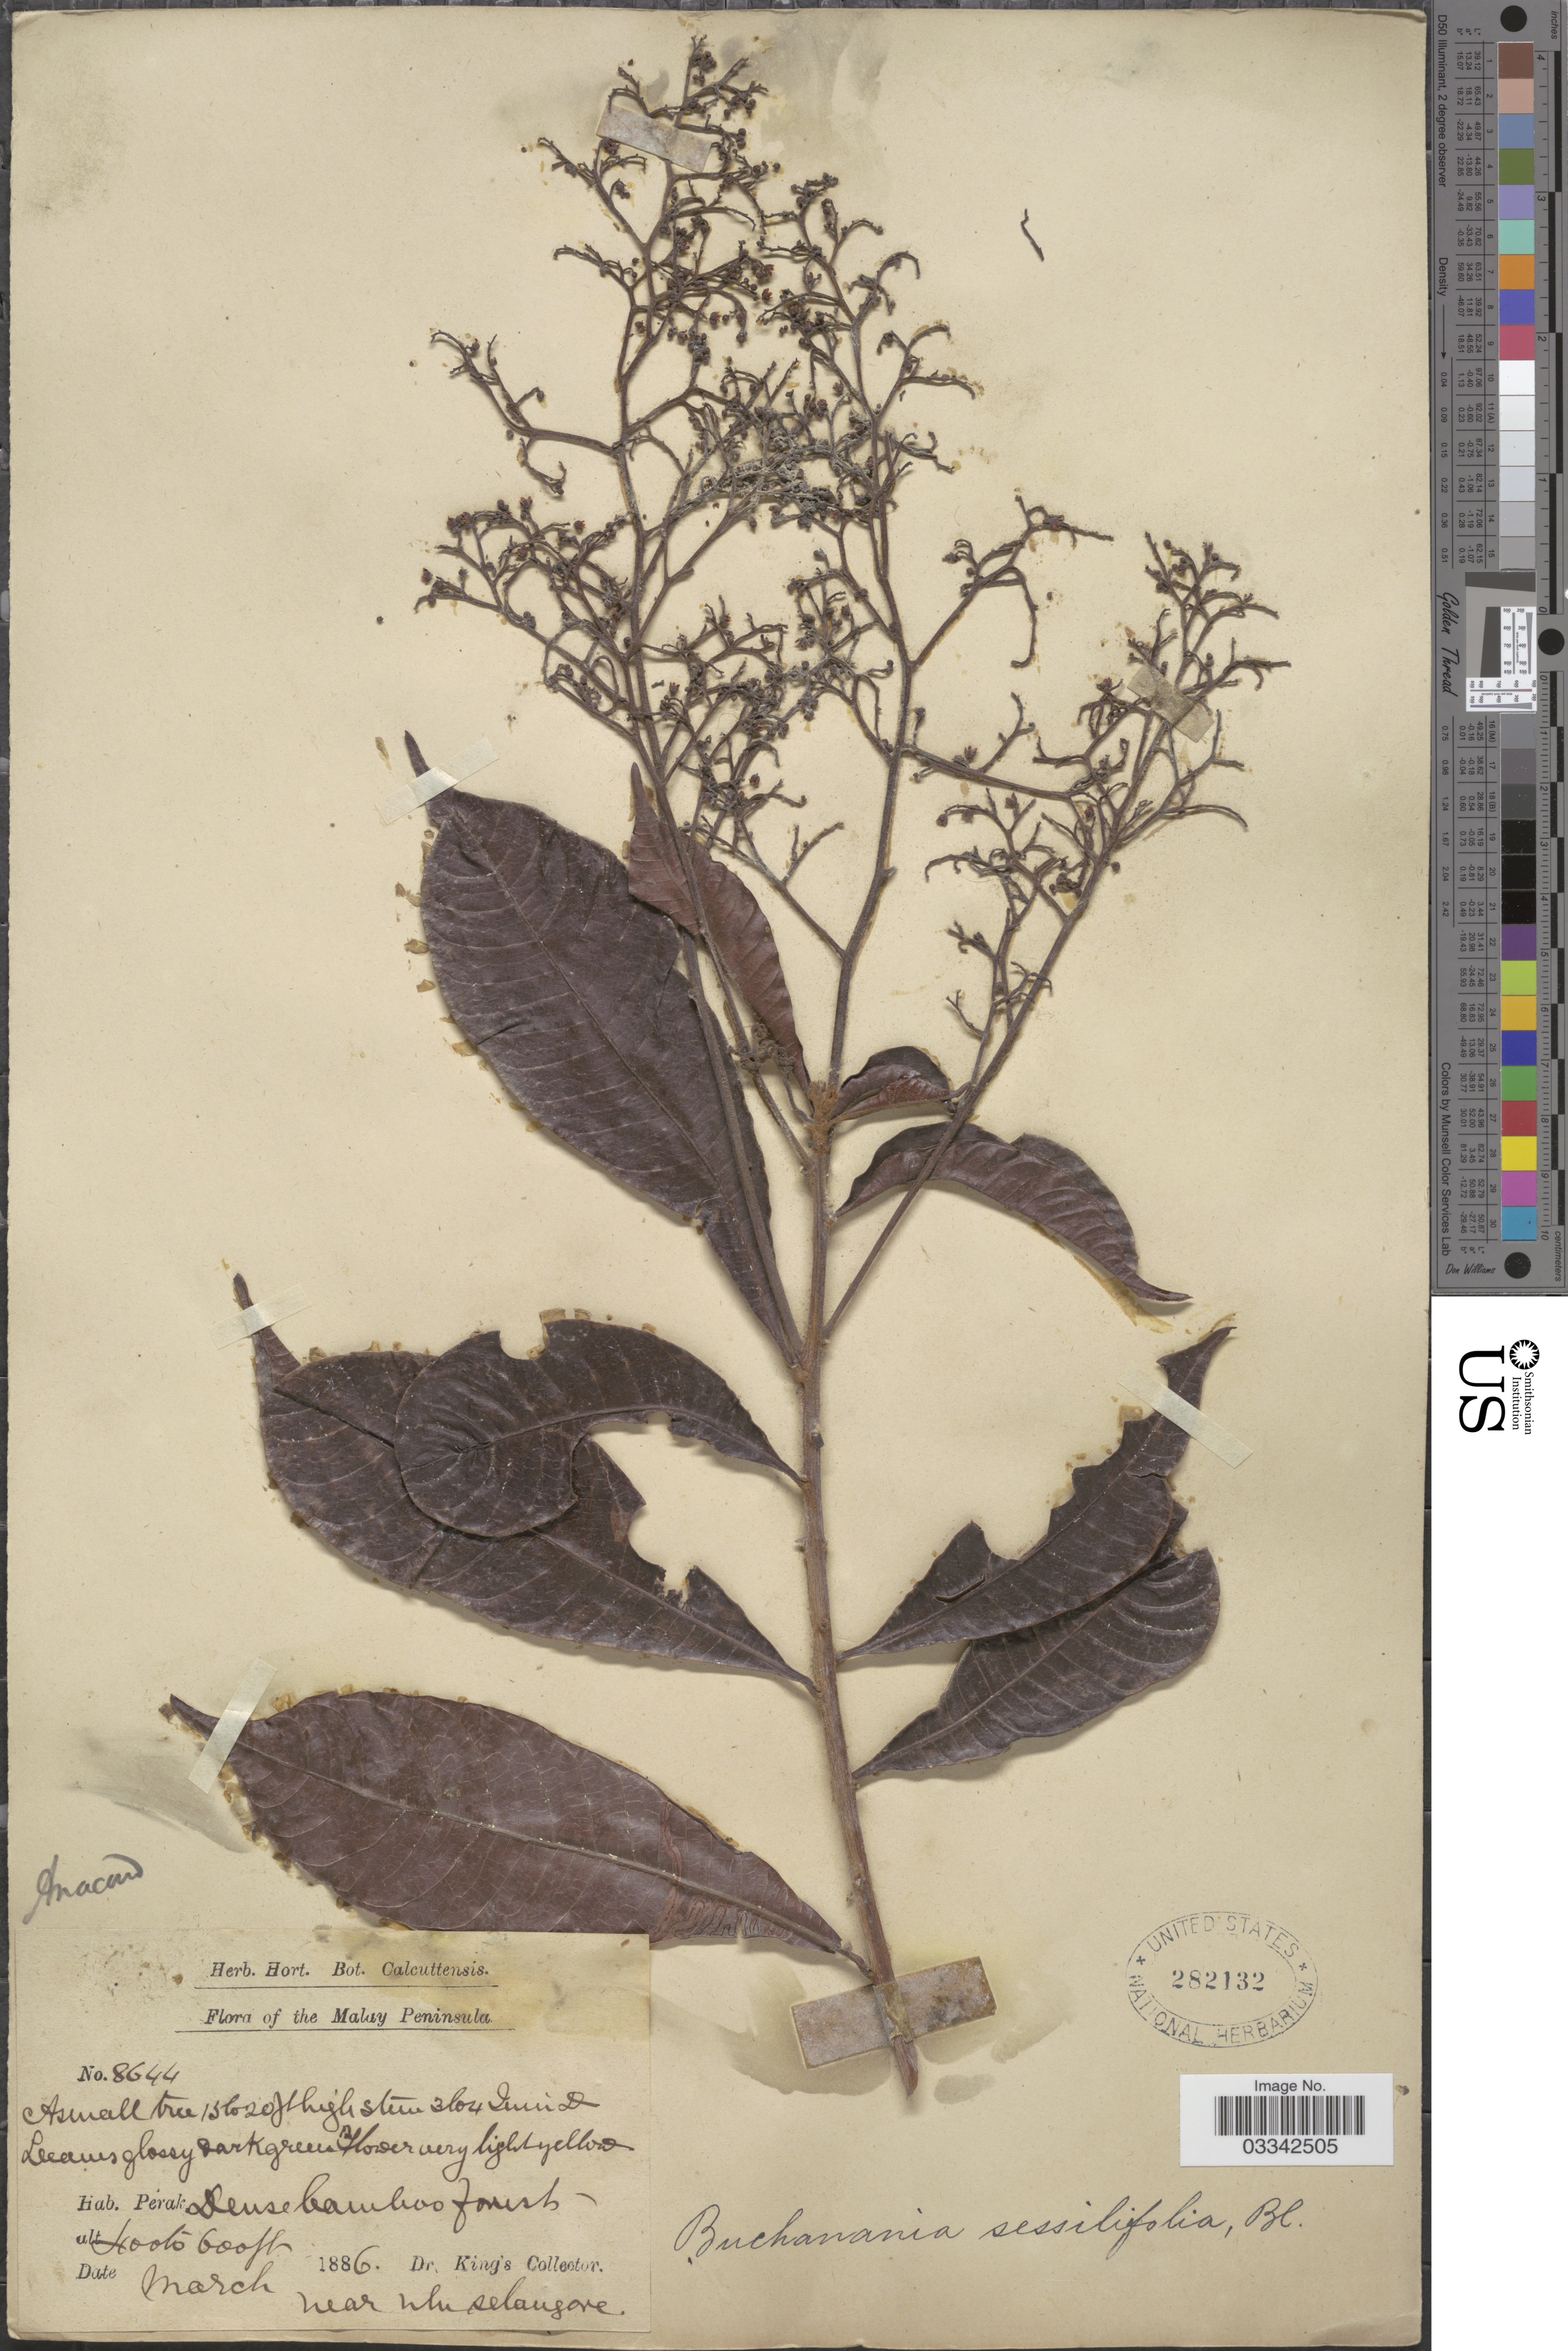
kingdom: Plantae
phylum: Tracheophyta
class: Magnoliopsida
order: Sapindales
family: Anacardiaceae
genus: Buchanania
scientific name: Buchanania sessilifolia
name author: Blume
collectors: Dr. King's collector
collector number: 8644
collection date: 1886-03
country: Malaysia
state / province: Perak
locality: Malay Peninsula.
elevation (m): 183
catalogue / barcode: US 282132